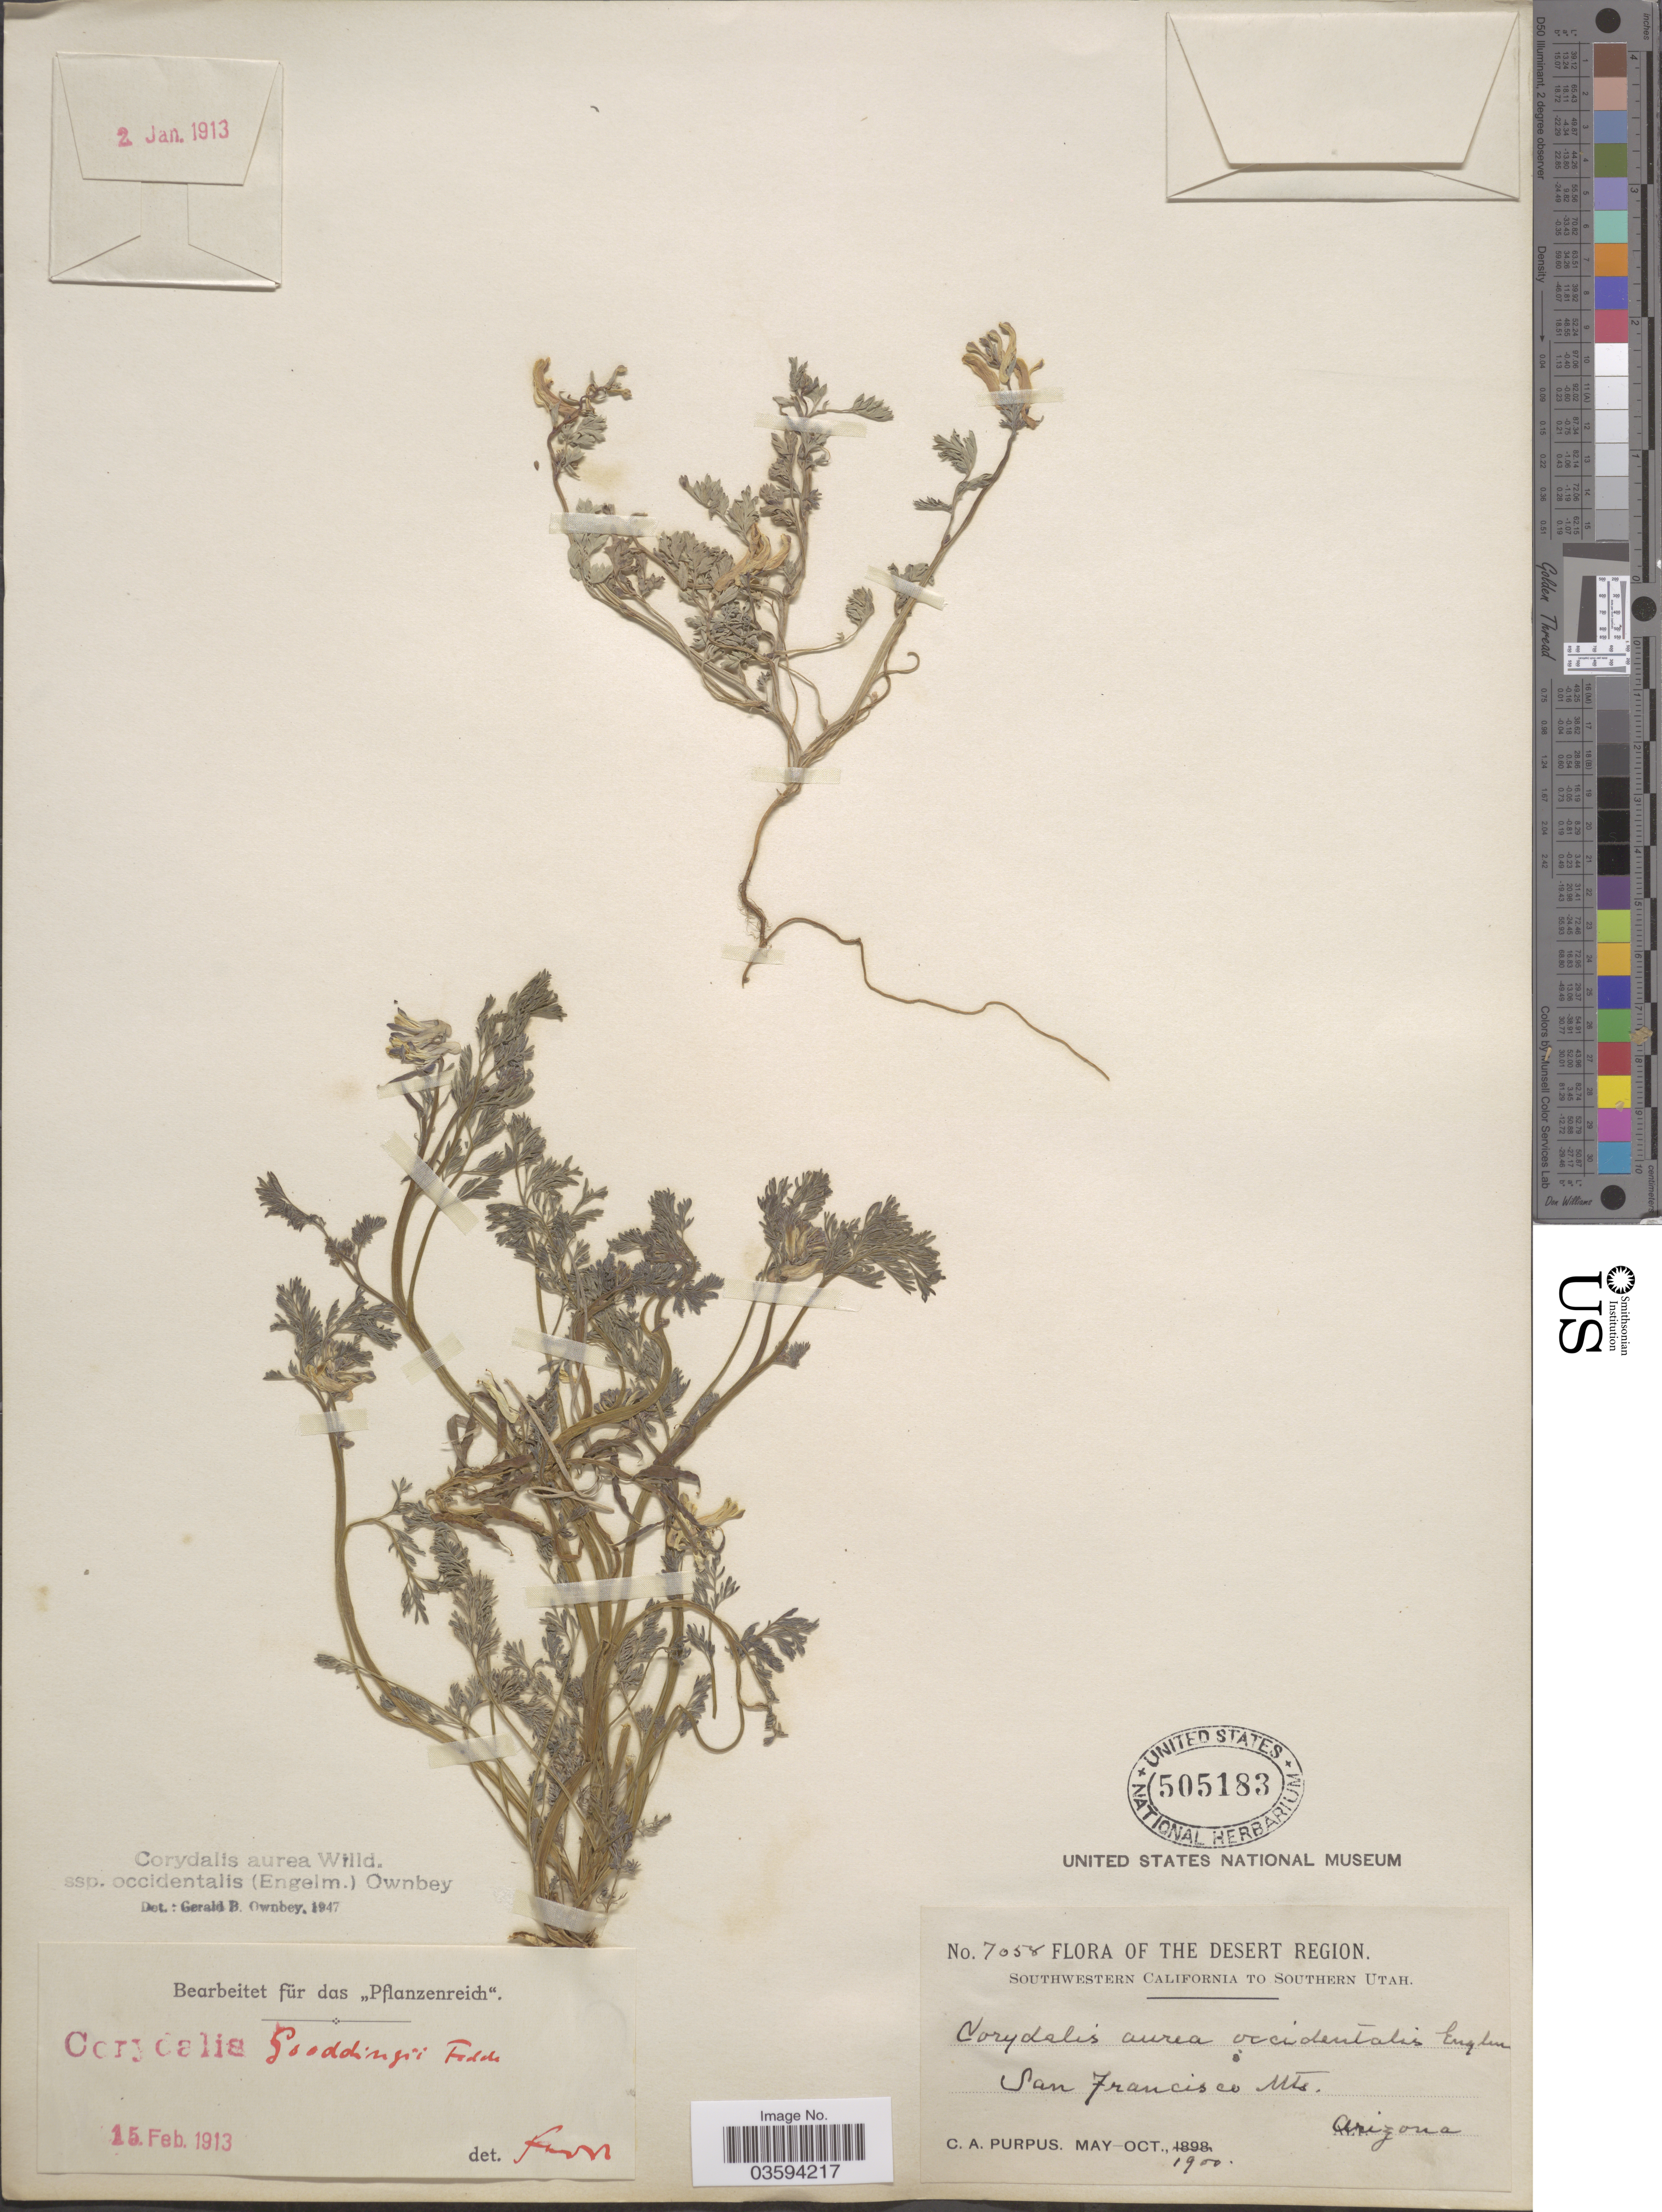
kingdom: Plantae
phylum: Tracheophyta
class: Magnoliopsida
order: Ranunculales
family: Papaveraceae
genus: Corydalis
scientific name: Corydalis aurea subsp. occidentalis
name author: Willd.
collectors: C. A. Purpus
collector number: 7058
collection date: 1900-05/1900-10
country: United States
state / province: Arizona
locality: The Desert Region. San Francisco Mts.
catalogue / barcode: US 505183